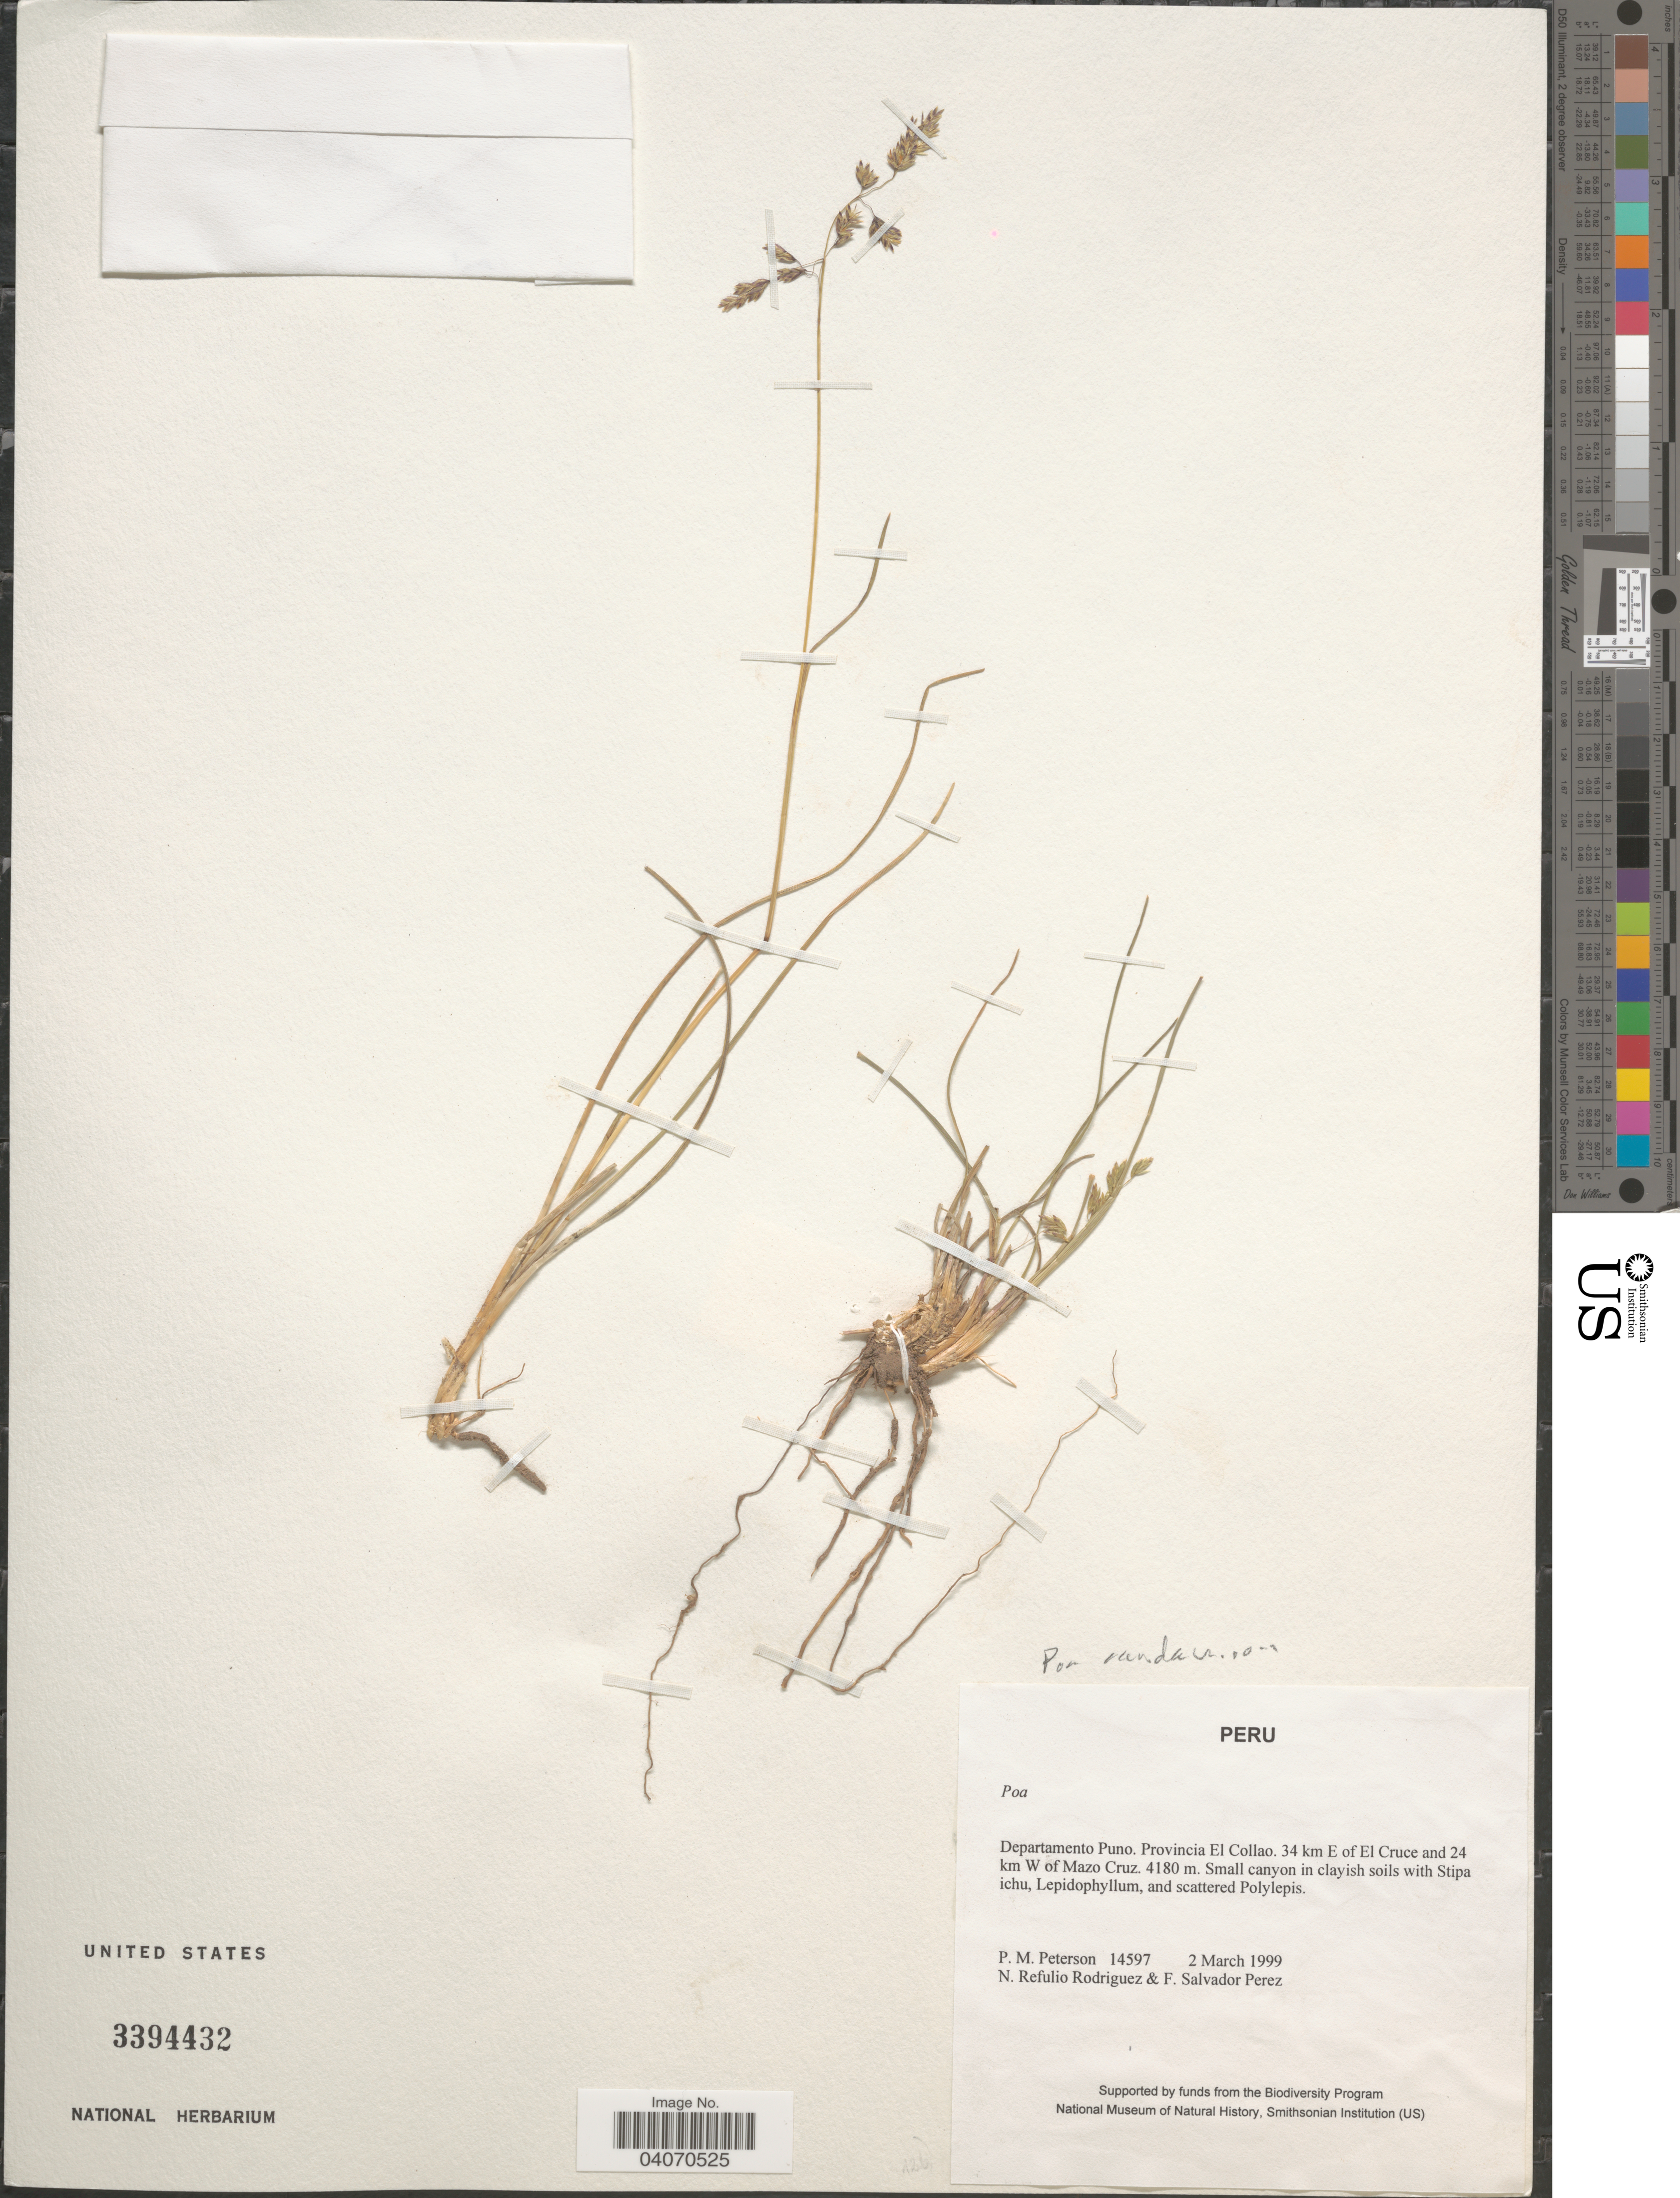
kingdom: Plantae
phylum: Tracheophyta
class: Liliopsida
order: Poales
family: Poaceae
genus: Poa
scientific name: Poa candamoana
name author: Pilg.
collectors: P. M. Peterson, N. Refulio-Rodríguez & F. Salvador Perez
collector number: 14597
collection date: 1999-03-02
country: Peru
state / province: Puno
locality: Departamento Puno. Provincia El Collao. 34 km E of El Cruce and 24 km W of Mazo Cruz.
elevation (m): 4180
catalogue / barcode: US 3394432